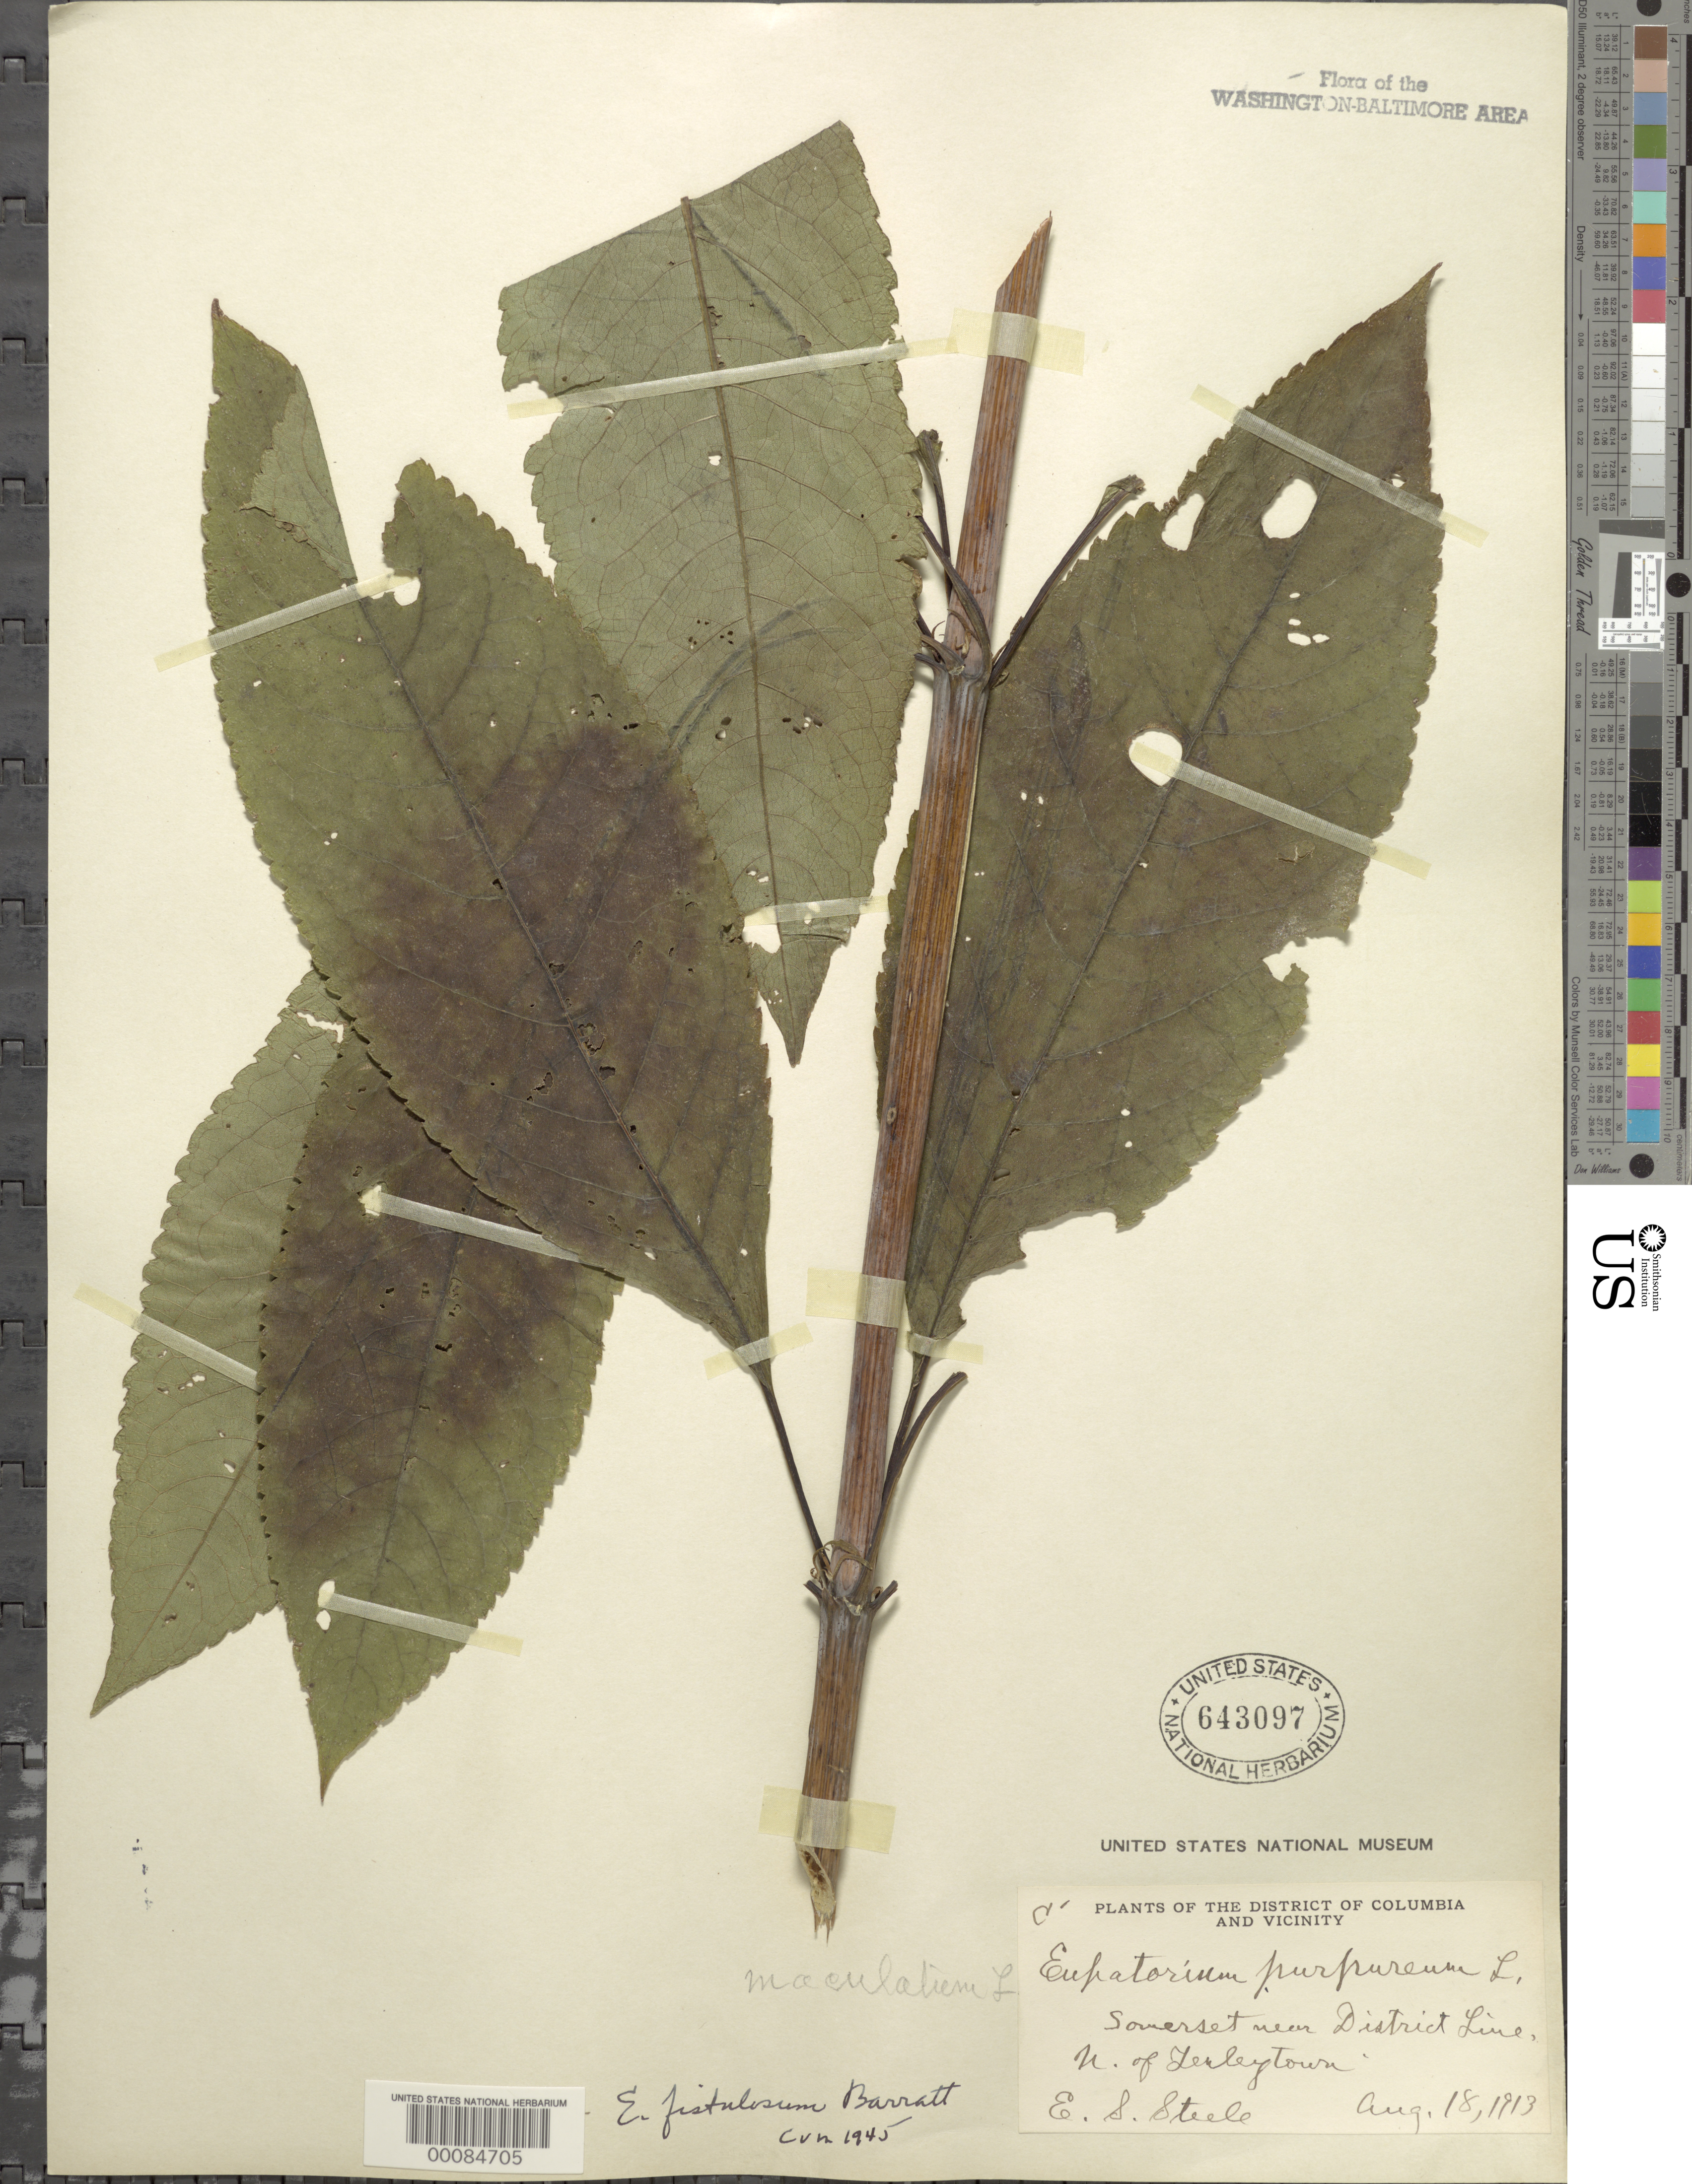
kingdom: Plantae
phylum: Tracheophyta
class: Magnoliopsida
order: Asterales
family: Asteraceae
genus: Eupatorium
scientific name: Eupatorium fistulosum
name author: Barratt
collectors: E. Steele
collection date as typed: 18 Aug 1913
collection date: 1913-08-18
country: United States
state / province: Maryland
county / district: Montgomery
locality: Somerset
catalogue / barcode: US 643097